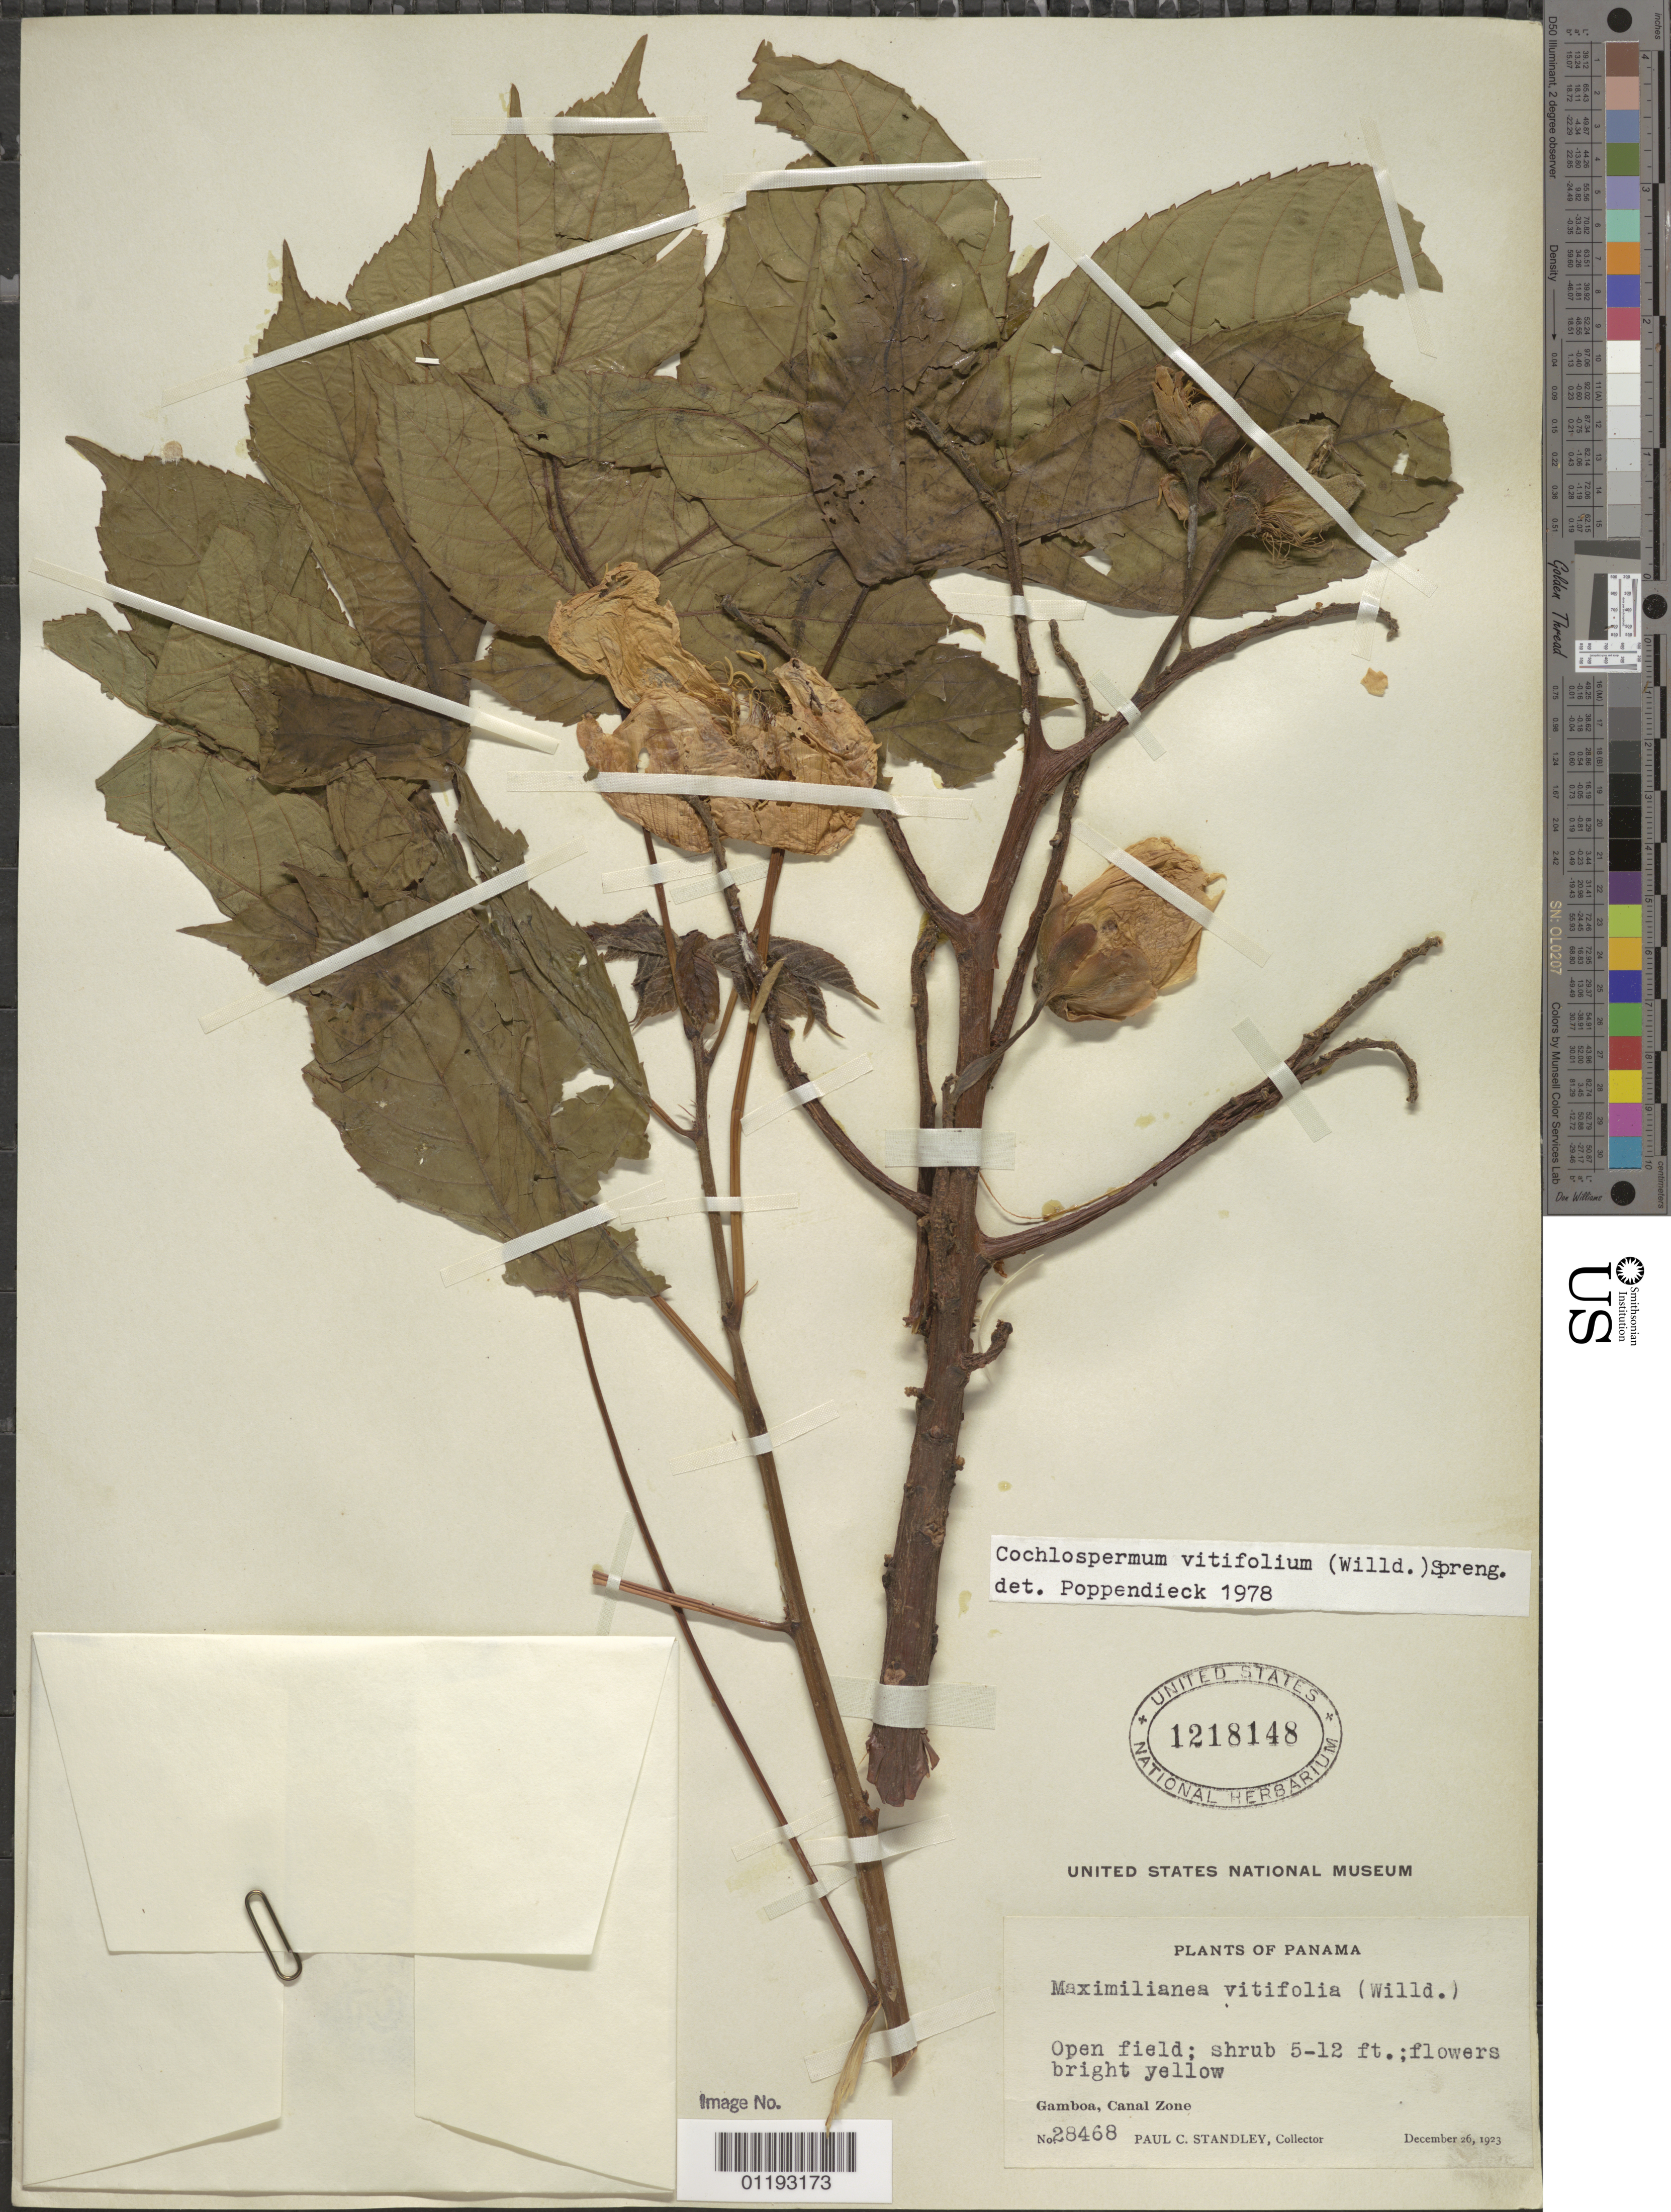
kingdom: Plantae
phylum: Tracheophyta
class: Magnoliopsida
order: Malvales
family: Cochlospermaceae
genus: Cochlospermum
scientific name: Cochlospermum vitifolium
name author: (Willd.) Spreng.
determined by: Poppendieck, H.-H., (HBG), Institut fur Allgemeine Botanik und Botanischer Garten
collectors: P. C. Standley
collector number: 28468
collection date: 1923-12-26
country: Panama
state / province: Colón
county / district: Canal Zone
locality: Gamboa.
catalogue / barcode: US 1218148